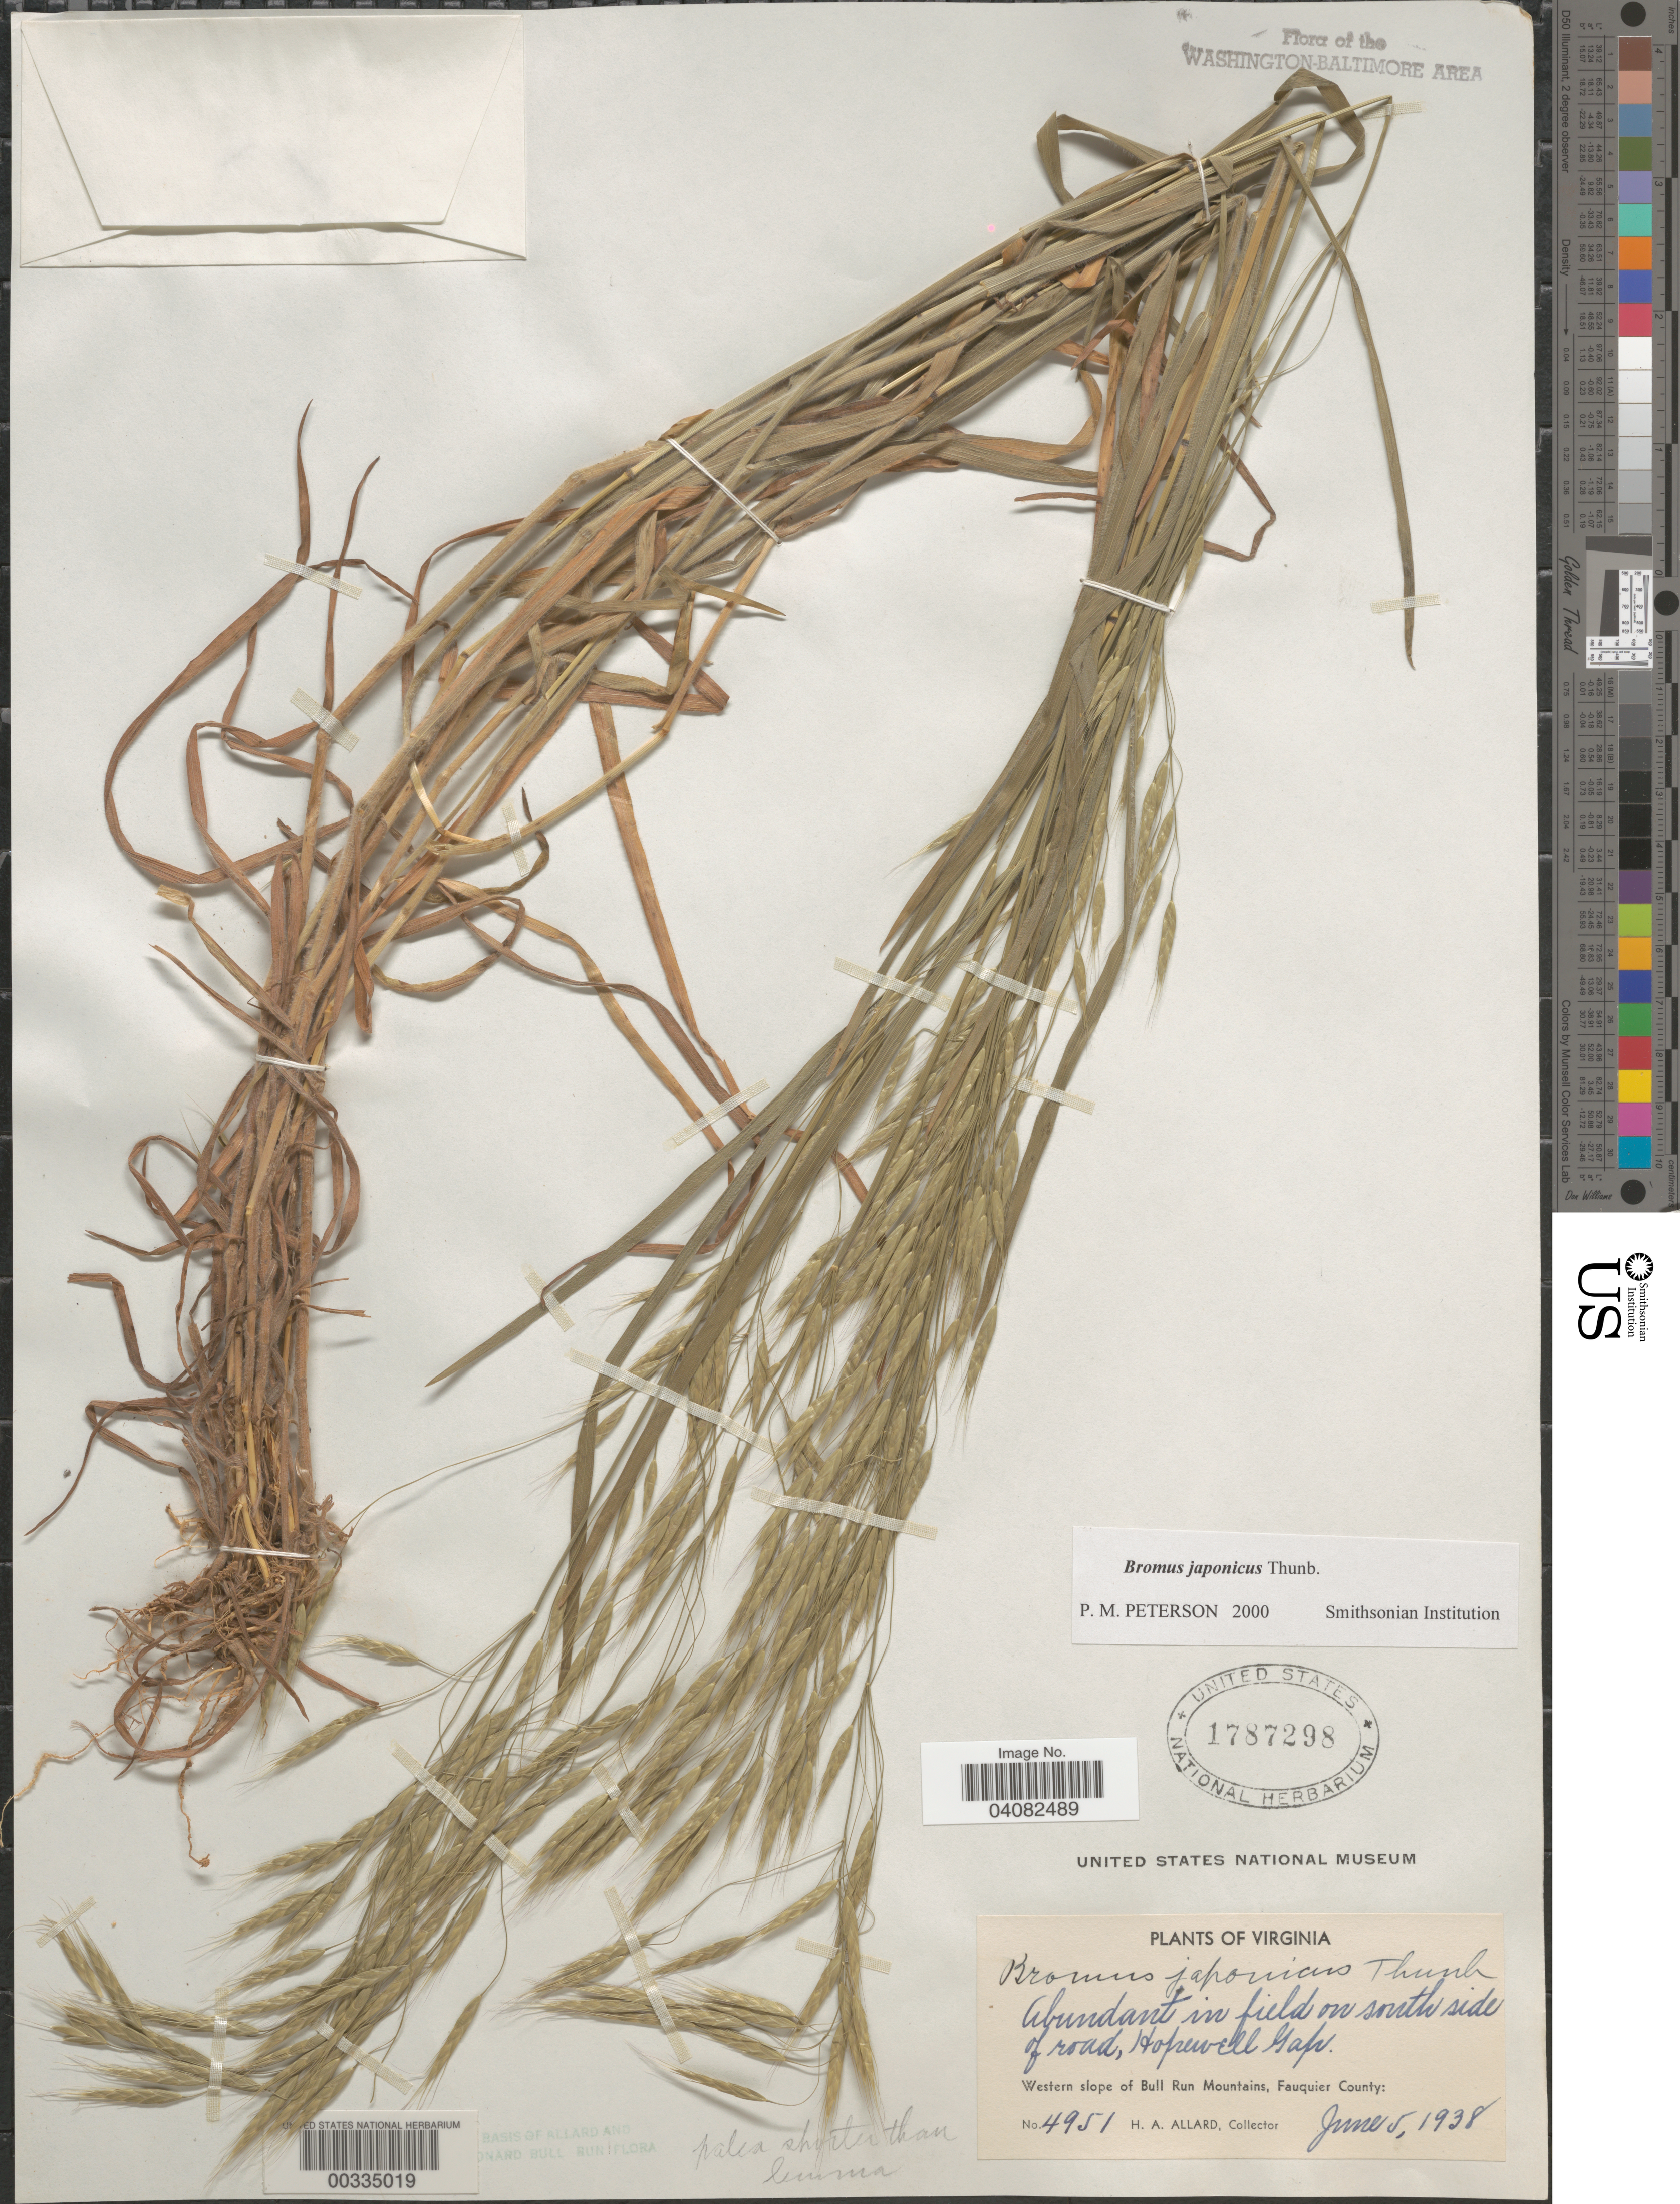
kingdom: Plantae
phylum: Tracheophyta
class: Liliopsida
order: Poales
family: Poaceae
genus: Bromus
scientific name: Bromus japonicus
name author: Houtt.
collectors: H. A. Allard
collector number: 4951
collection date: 1938-06-05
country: United States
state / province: Virginia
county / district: Fauquier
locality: Abundant in field on south side of road, Hopewell Gap. Western slope of Bull Run Mountains, Fauquier County.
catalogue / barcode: US 1787298